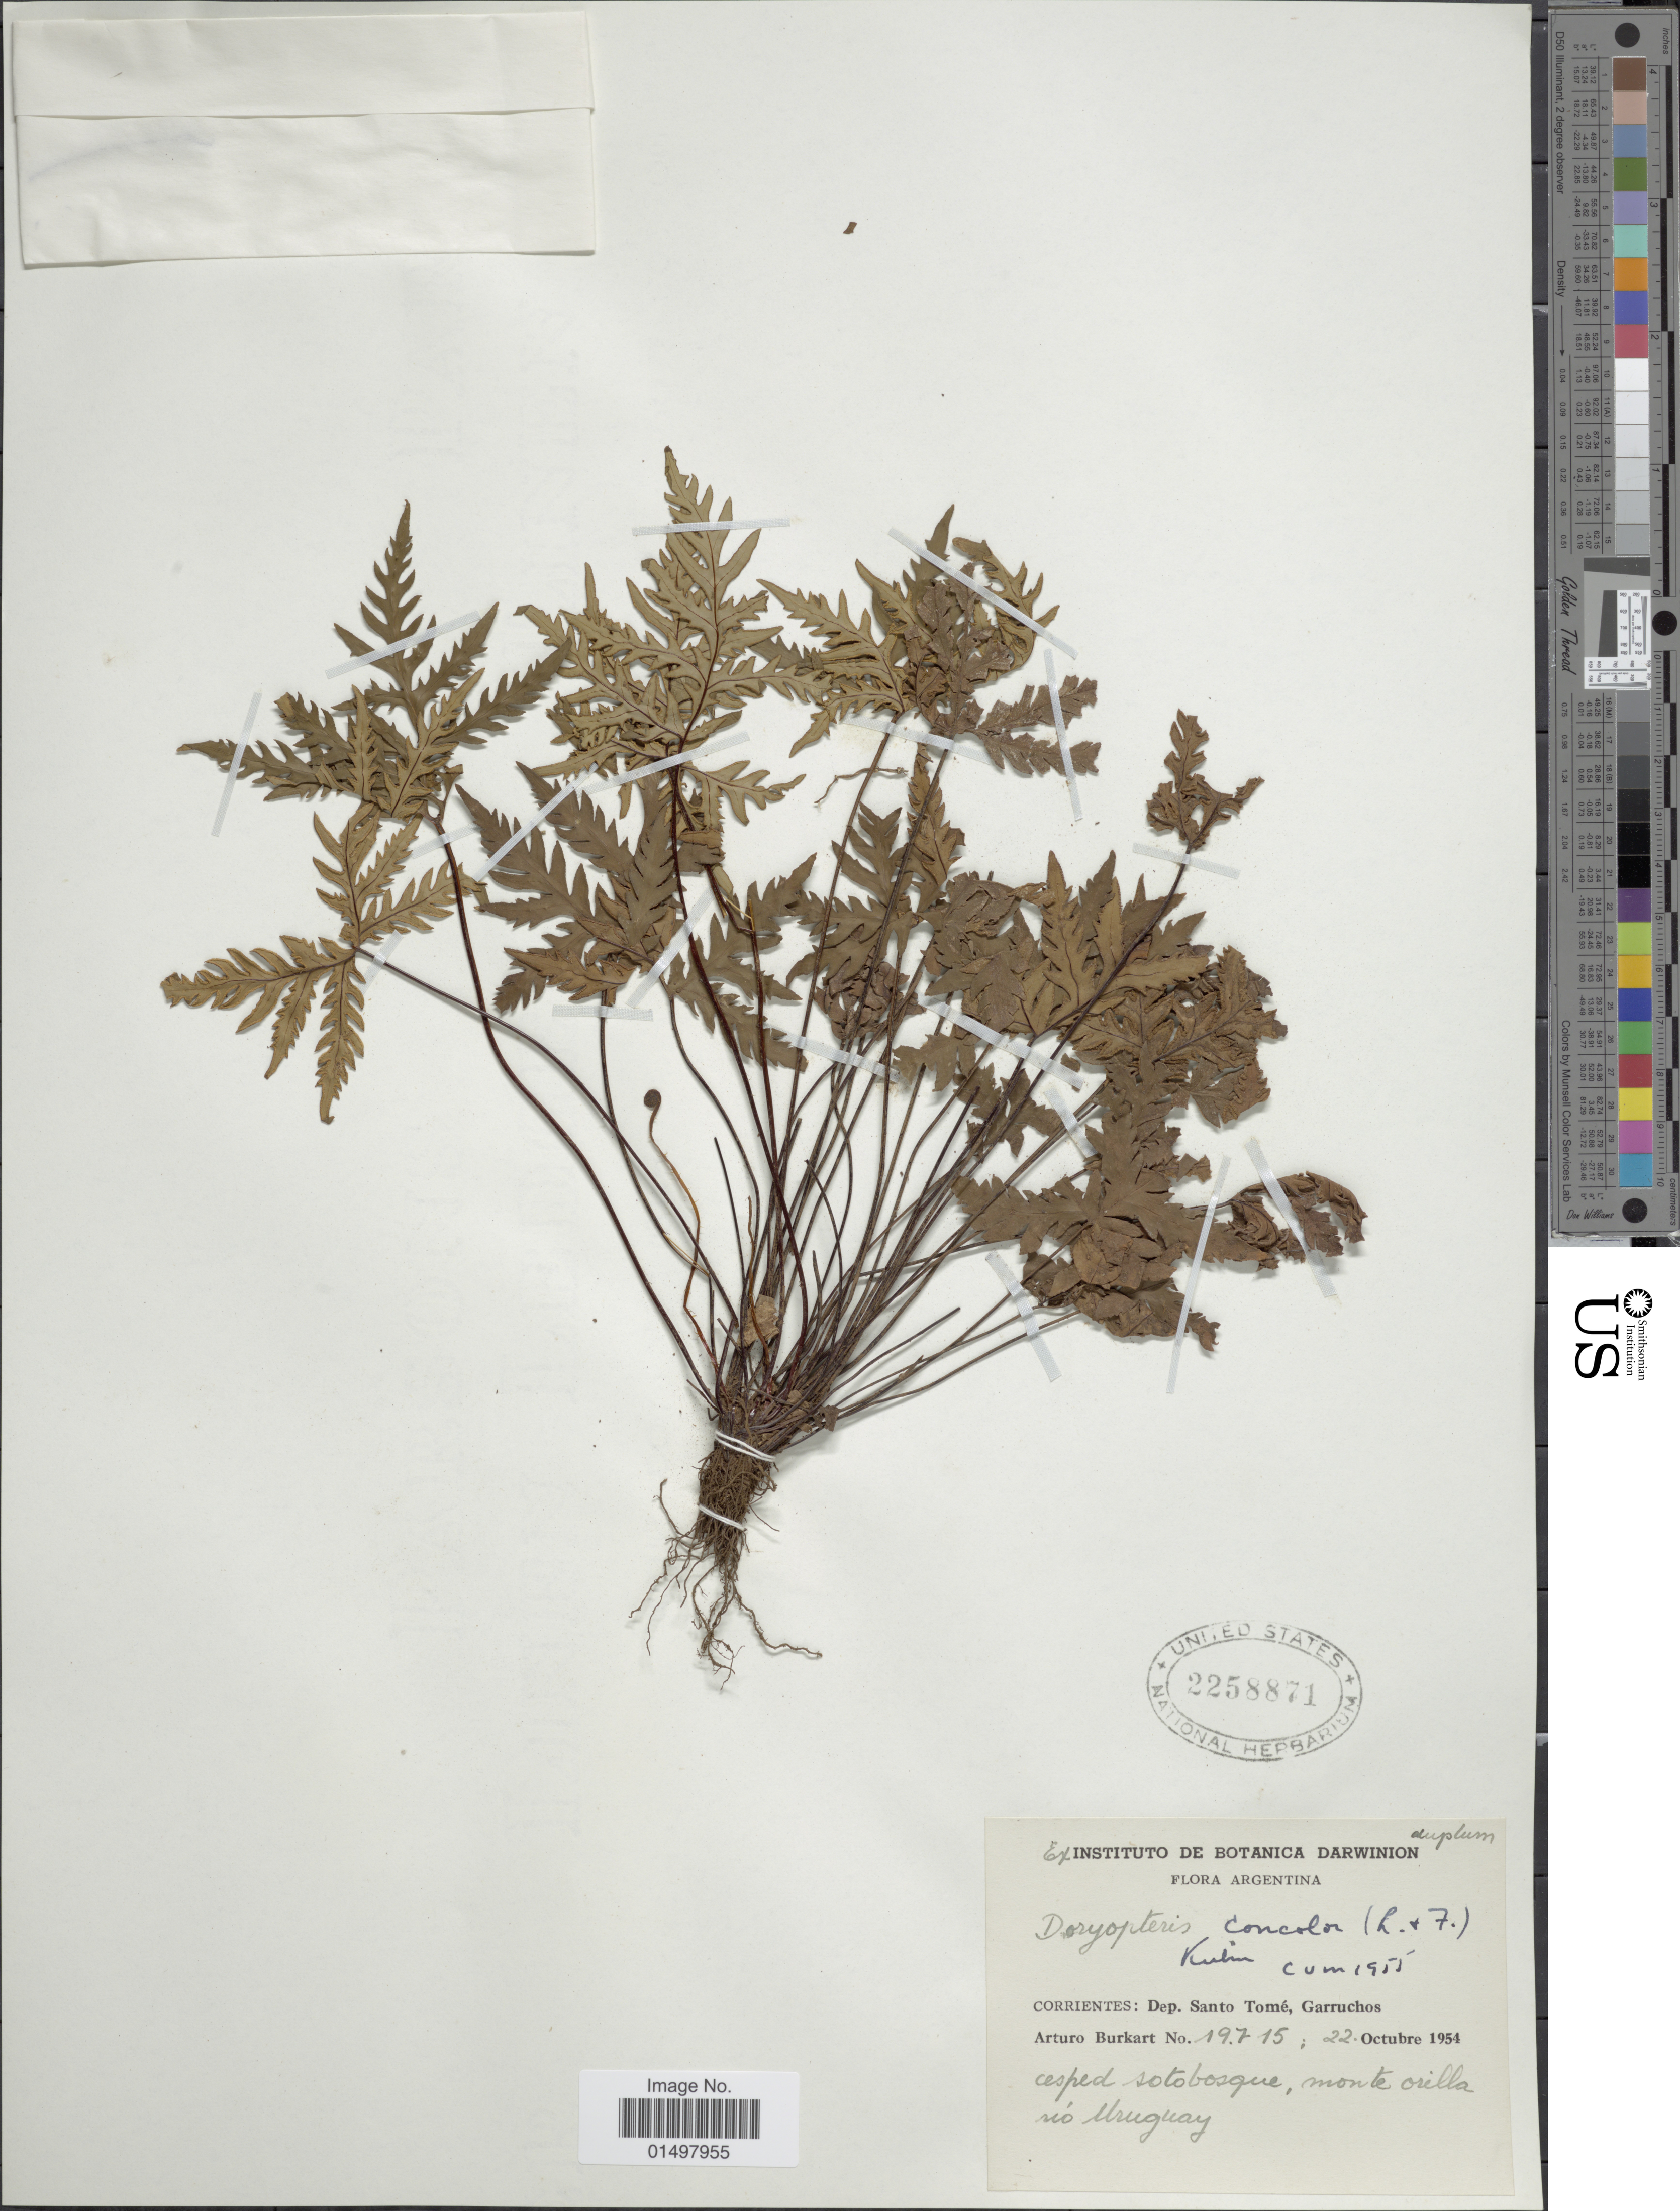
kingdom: Plantae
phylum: Tracheophyta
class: Polypodiopsida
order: Polypodiales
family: Pteridaceae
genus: Doryopteris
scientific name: Doryopteris concolor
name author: (Langsd. & Fisch.) Kuhn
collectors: A. E. Burkart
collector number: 19.715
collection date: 1954-10-22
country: Argentina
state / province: Corrientes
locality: Dep. Santo Tome, Garruchos. Monte orilla rio Uruguay.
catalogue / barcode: US 2258871